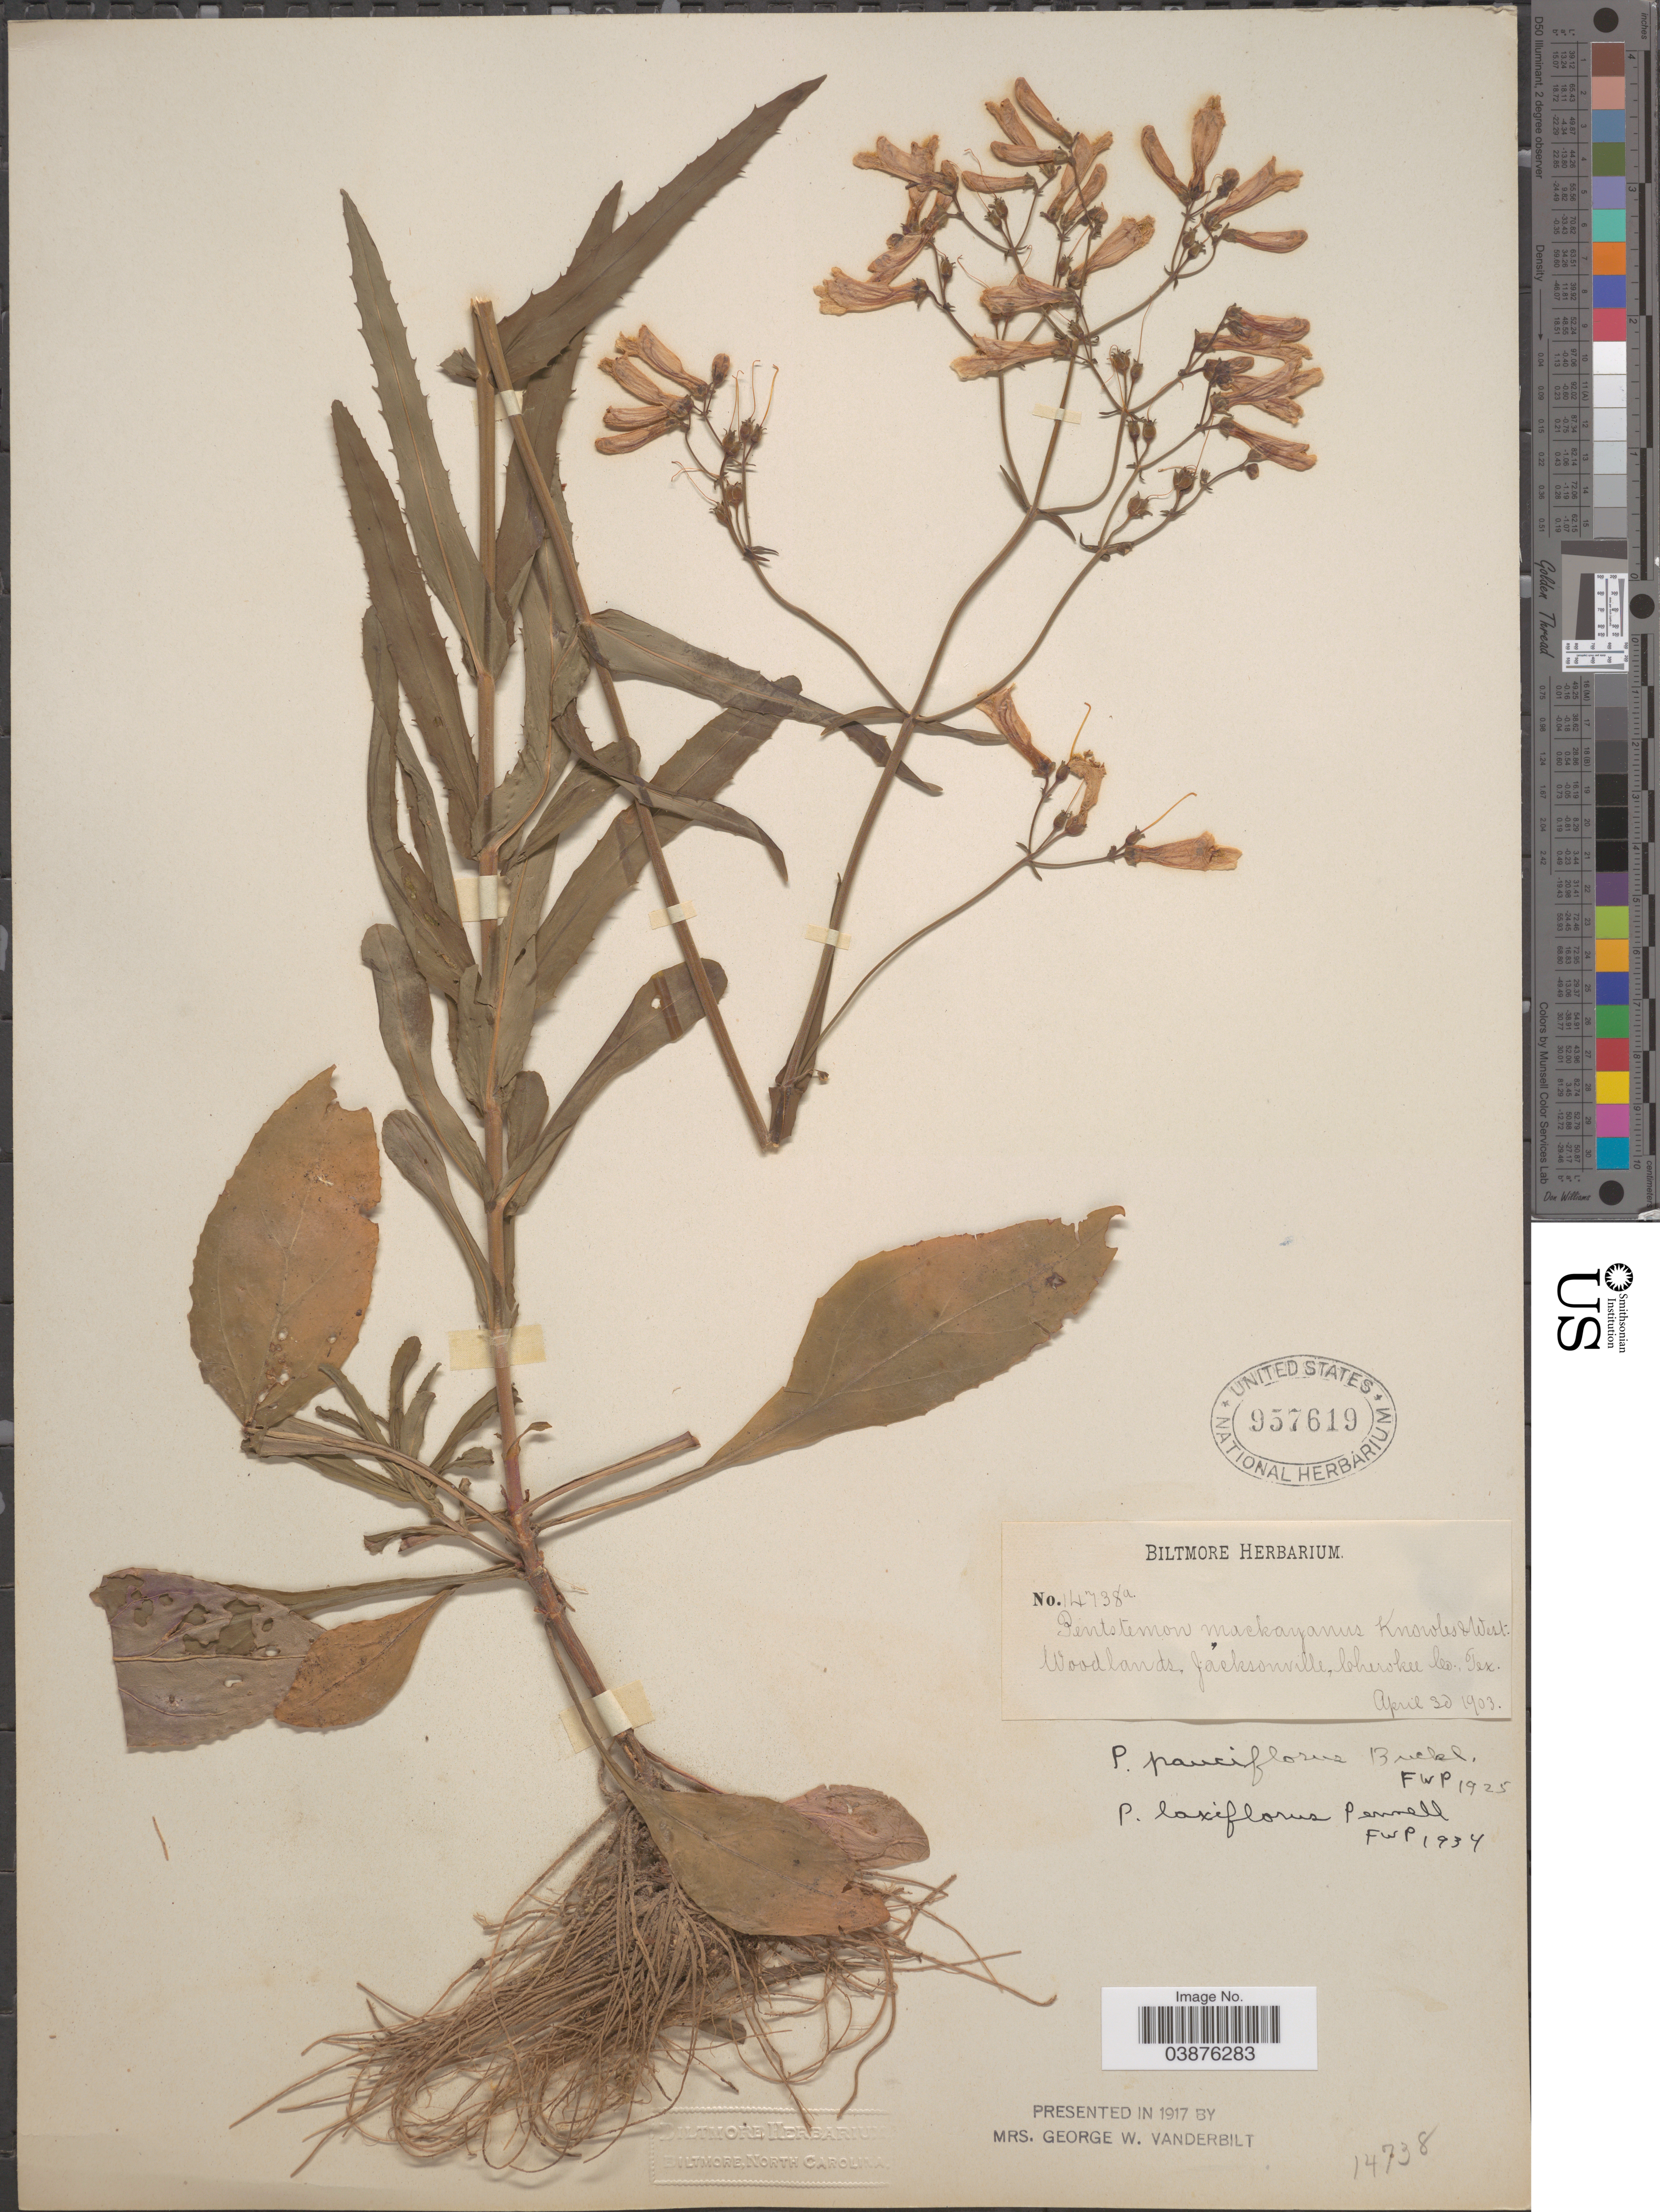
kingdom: Plantae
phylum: Tracheophyta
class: Magnoliopsida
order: Lamiales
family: Plantaginaceae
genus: Penstemon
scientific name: Penstemon laxiflorus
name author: Pennell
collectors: ex herb. Biltmore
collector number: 14738a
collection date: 1903-04-30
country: United States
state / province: Texas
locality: Woodlands, Jacksonville, Cherokee Co.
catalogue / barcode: US 957619